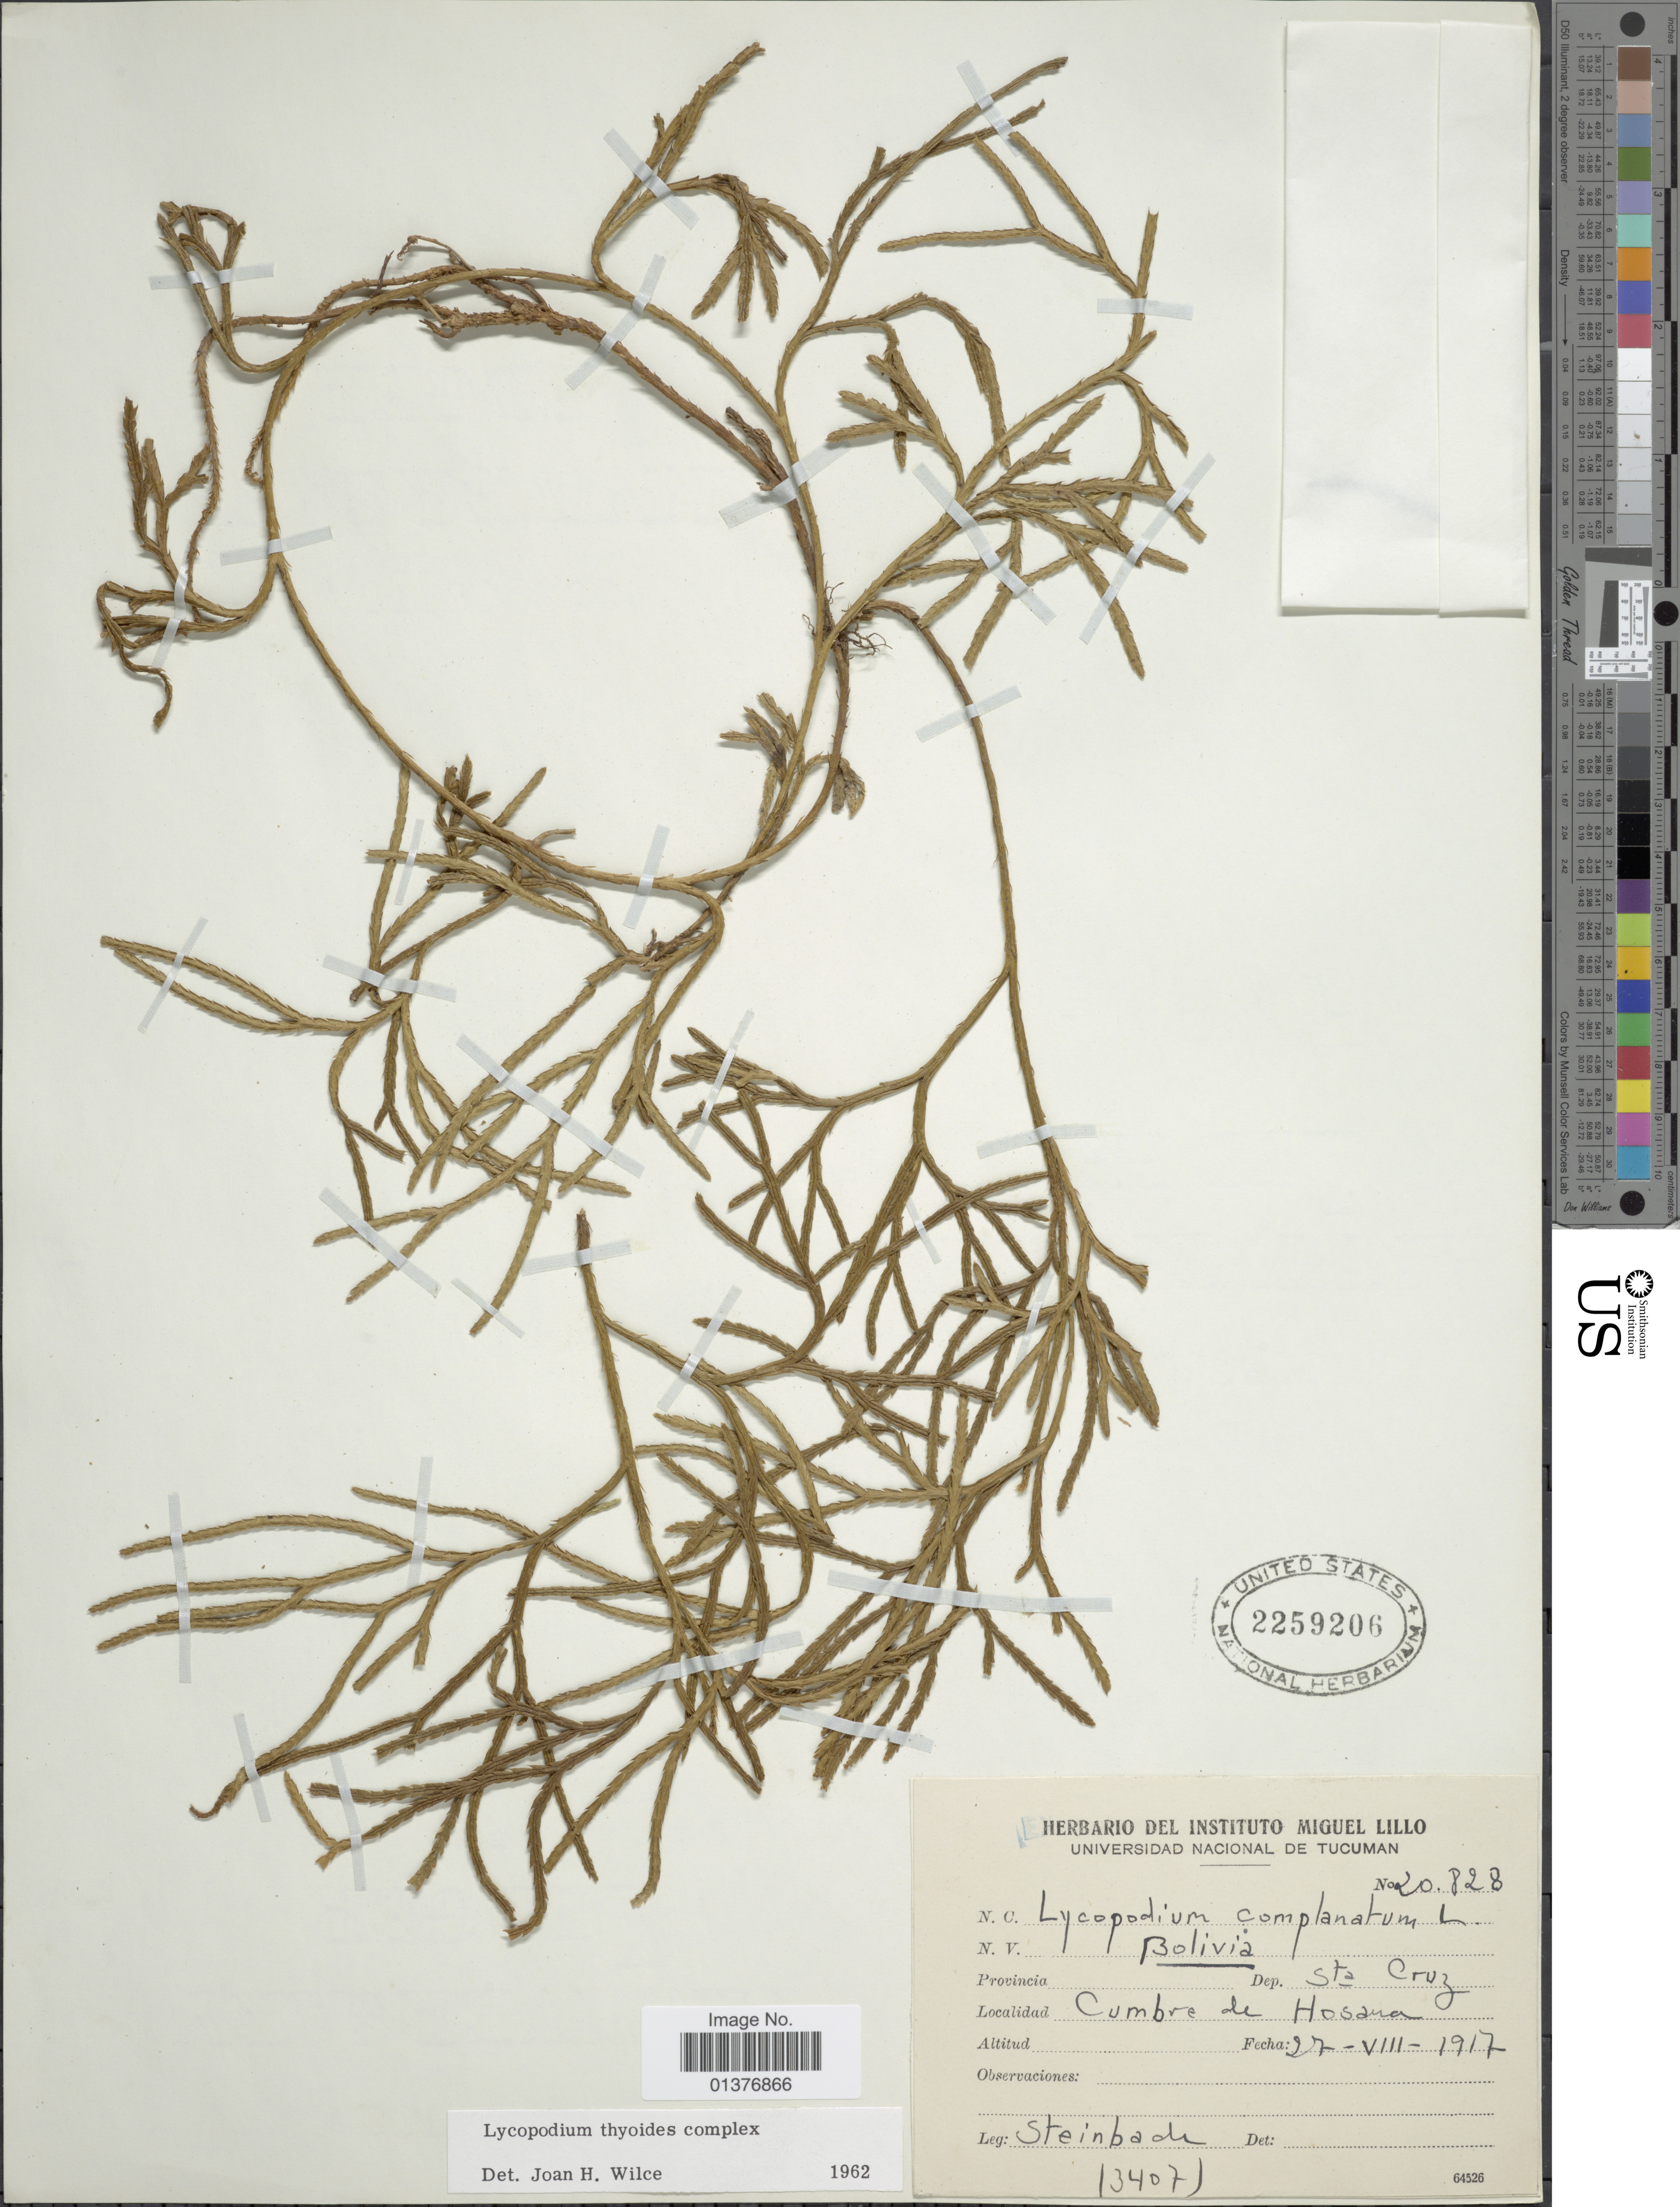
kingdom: Plantae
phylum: Tracheophyta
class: Lycopodiopsida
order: Lycopodiales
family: Lycopodiaceae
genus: Diphasiastrum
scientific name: Diphasiastrum thyoides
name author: (Humb. & Bonpl. ex Willd.) Holub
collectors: Steinbach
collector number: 3407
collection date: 1917-08-27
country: Bolivia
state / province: Santa Cruz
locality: Cumbre de Hosana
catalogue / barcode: US 2259206